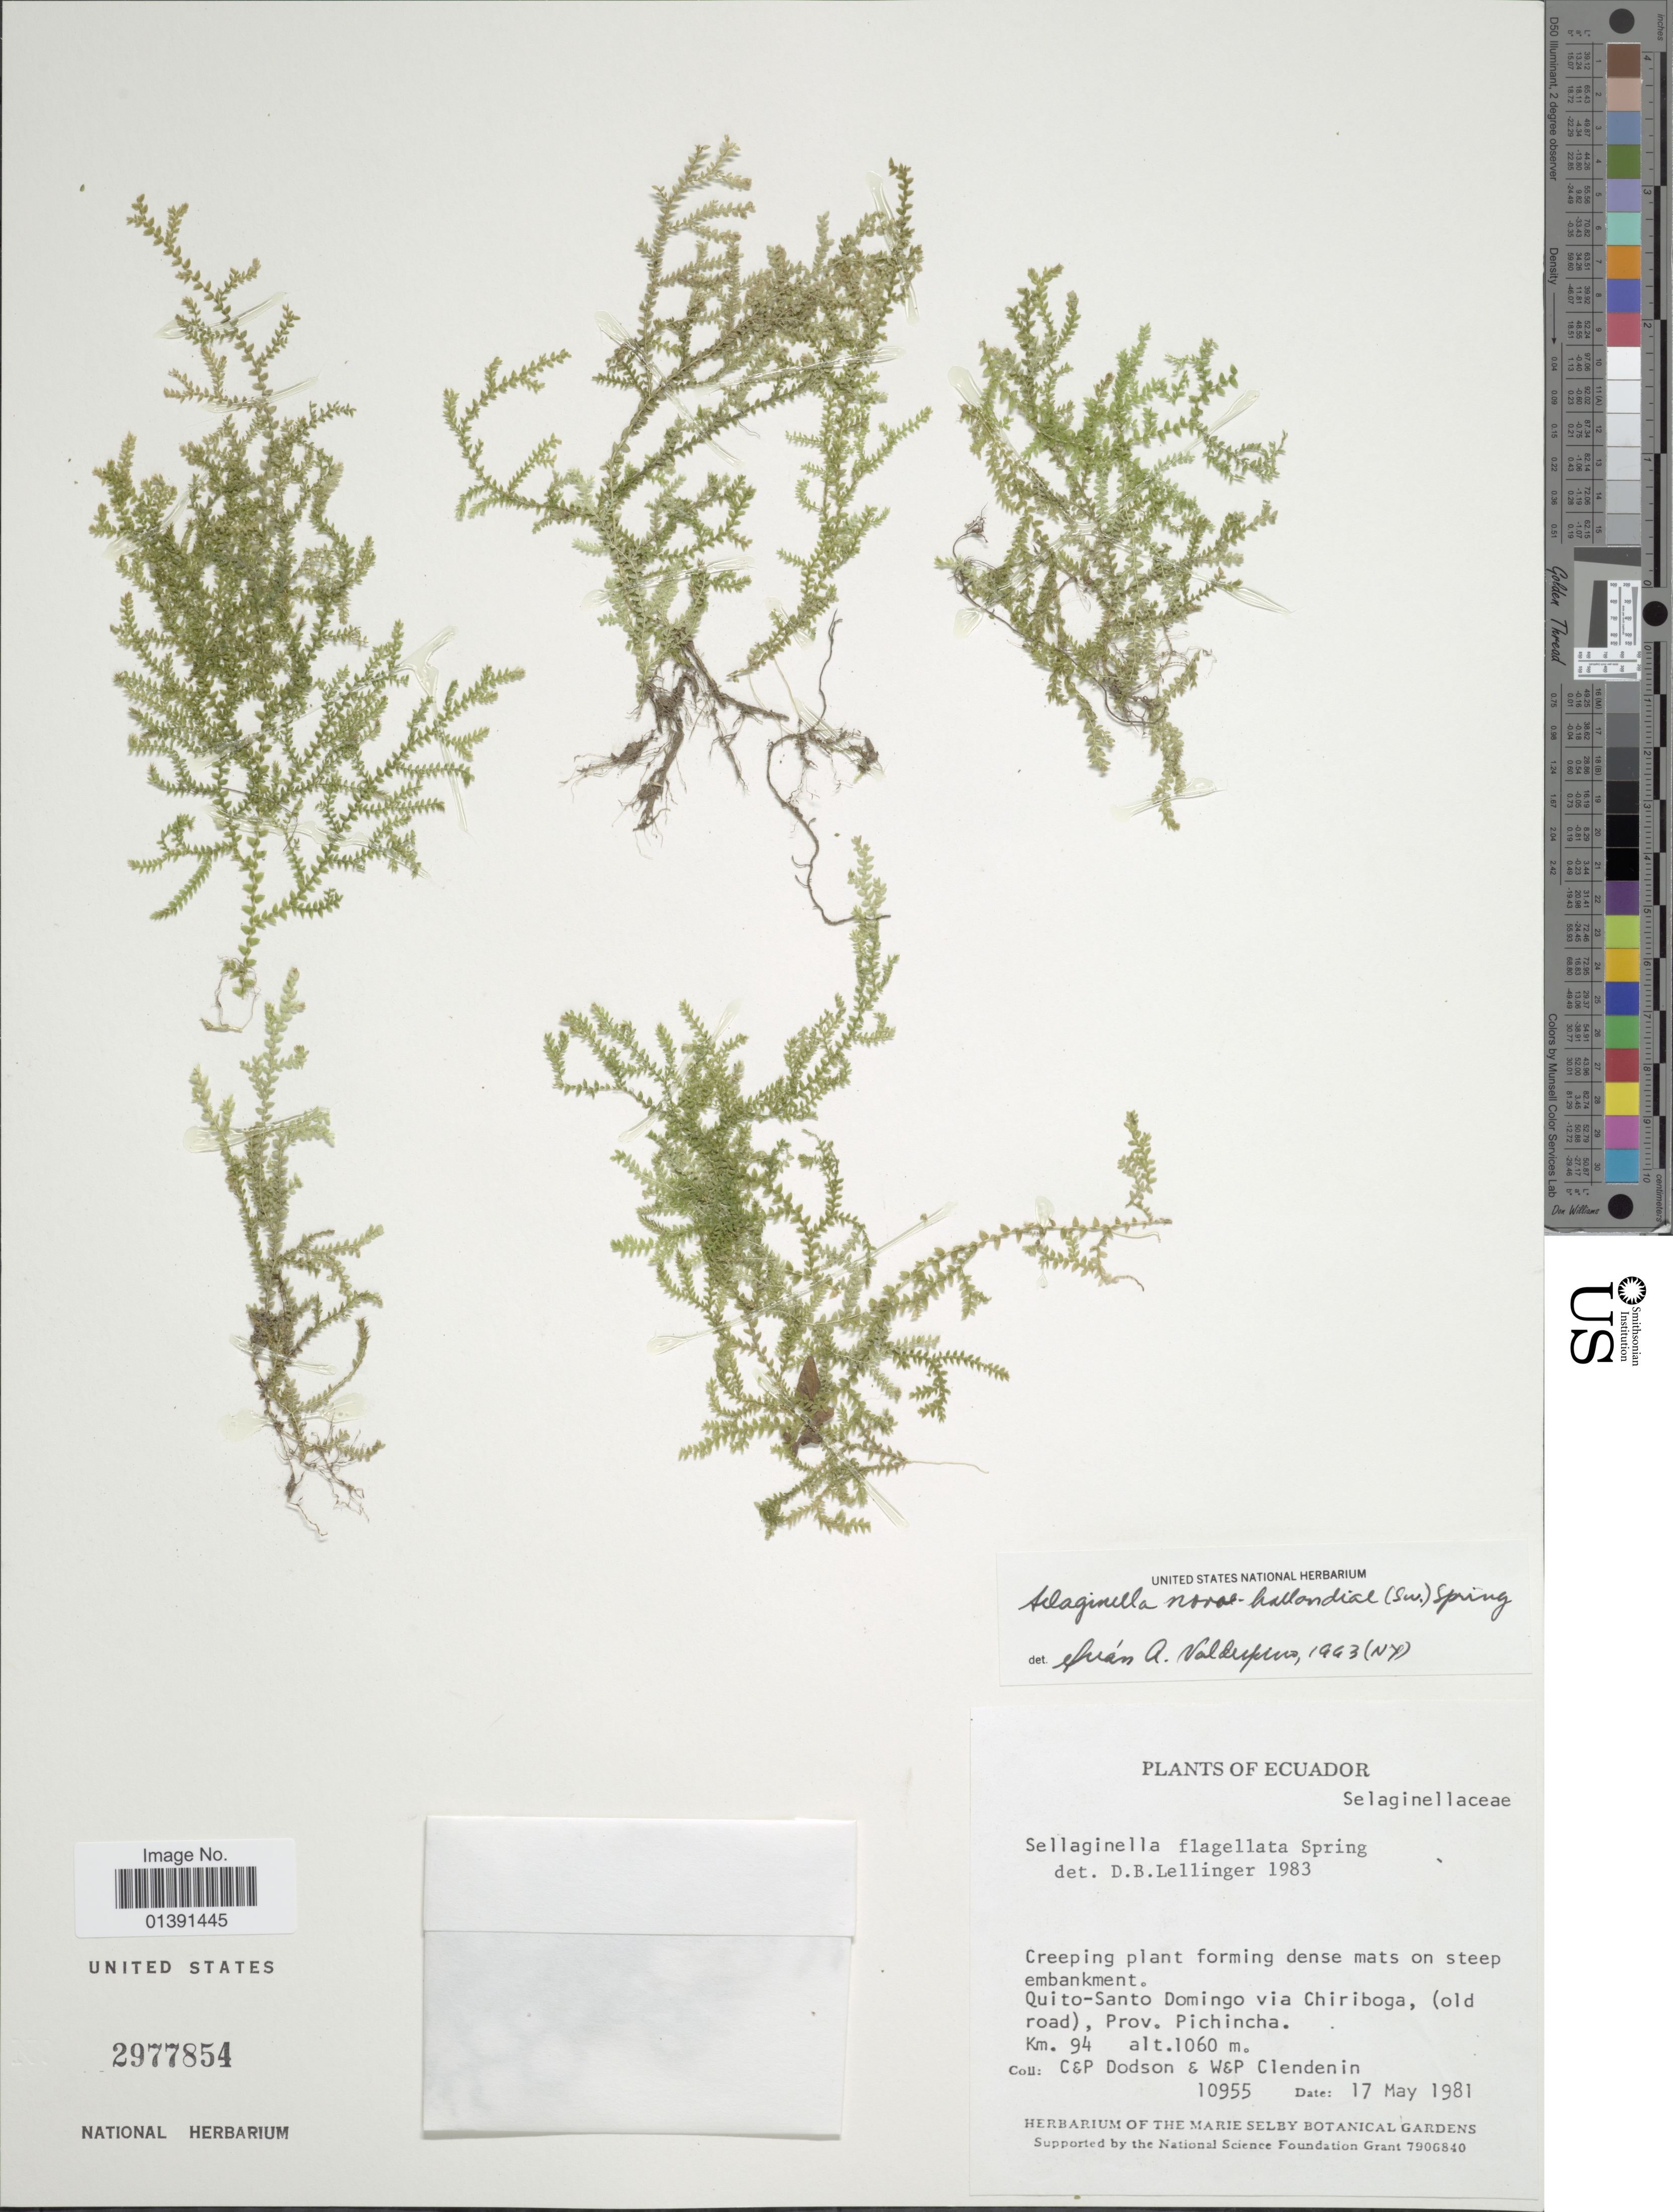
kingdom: Plantae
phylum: Tracheophyta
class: Lycopodiopsida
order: Selaginellales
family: Selaginellaceae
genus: Selaginella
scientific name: Selaginella novae-hollandiae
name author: (Sw.) Spring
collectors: C. Dodson, P. M. Dodson, W. Clendenin & P. Clendenin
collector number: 10955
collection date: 1981-05-17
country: Ecuador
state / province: Pichincha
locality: Quito-Santo Domingo via Chiriboga,(old road) prov. Pichincha km 94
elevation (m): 1060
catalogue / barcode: US 2977854